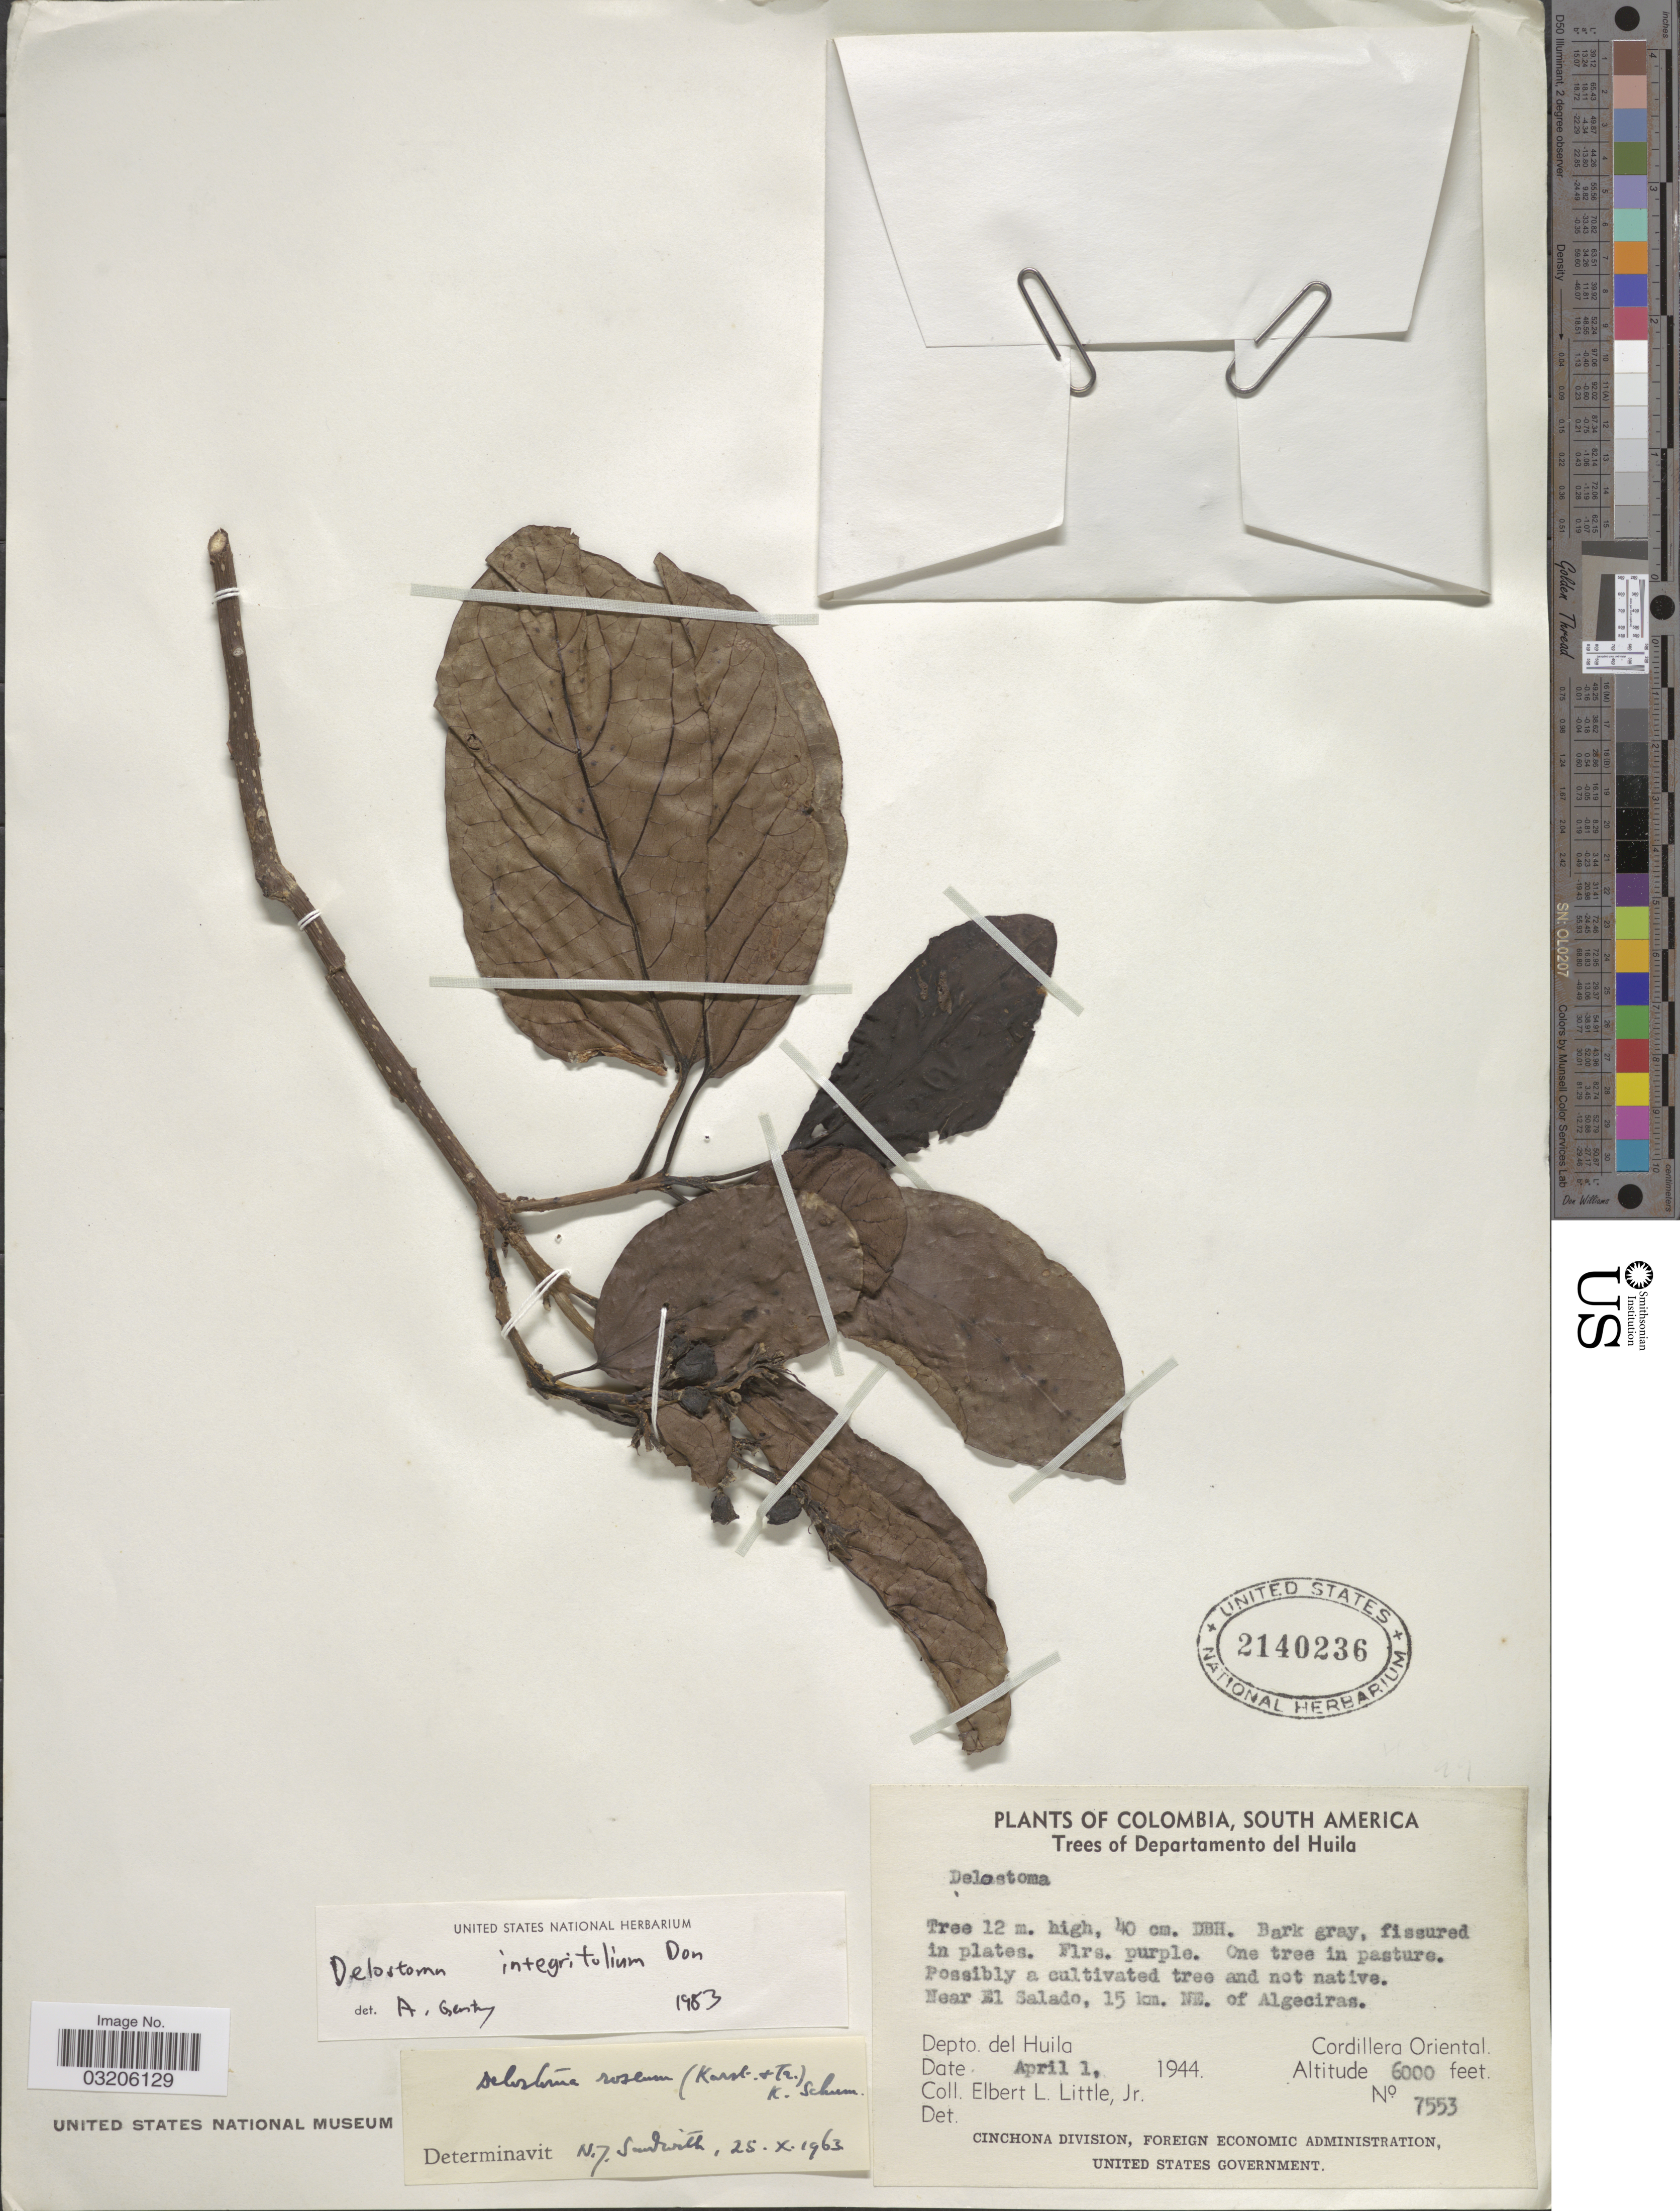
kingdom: Plantae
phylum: Tracheophyta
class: Magnoliopsida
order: Lamiales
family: Bignoniaceae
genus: Delostoma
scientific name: Delostoma integrifolium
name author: D. Don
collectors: E. L. Little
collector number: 7553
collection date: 1944-04-01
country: Colombia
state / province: Huila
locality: Near El Salado, 15 km. NE. of Algeciras. Depto. del Huila. Cordillera Oriental.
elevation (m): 1829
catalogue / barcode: US 2140236